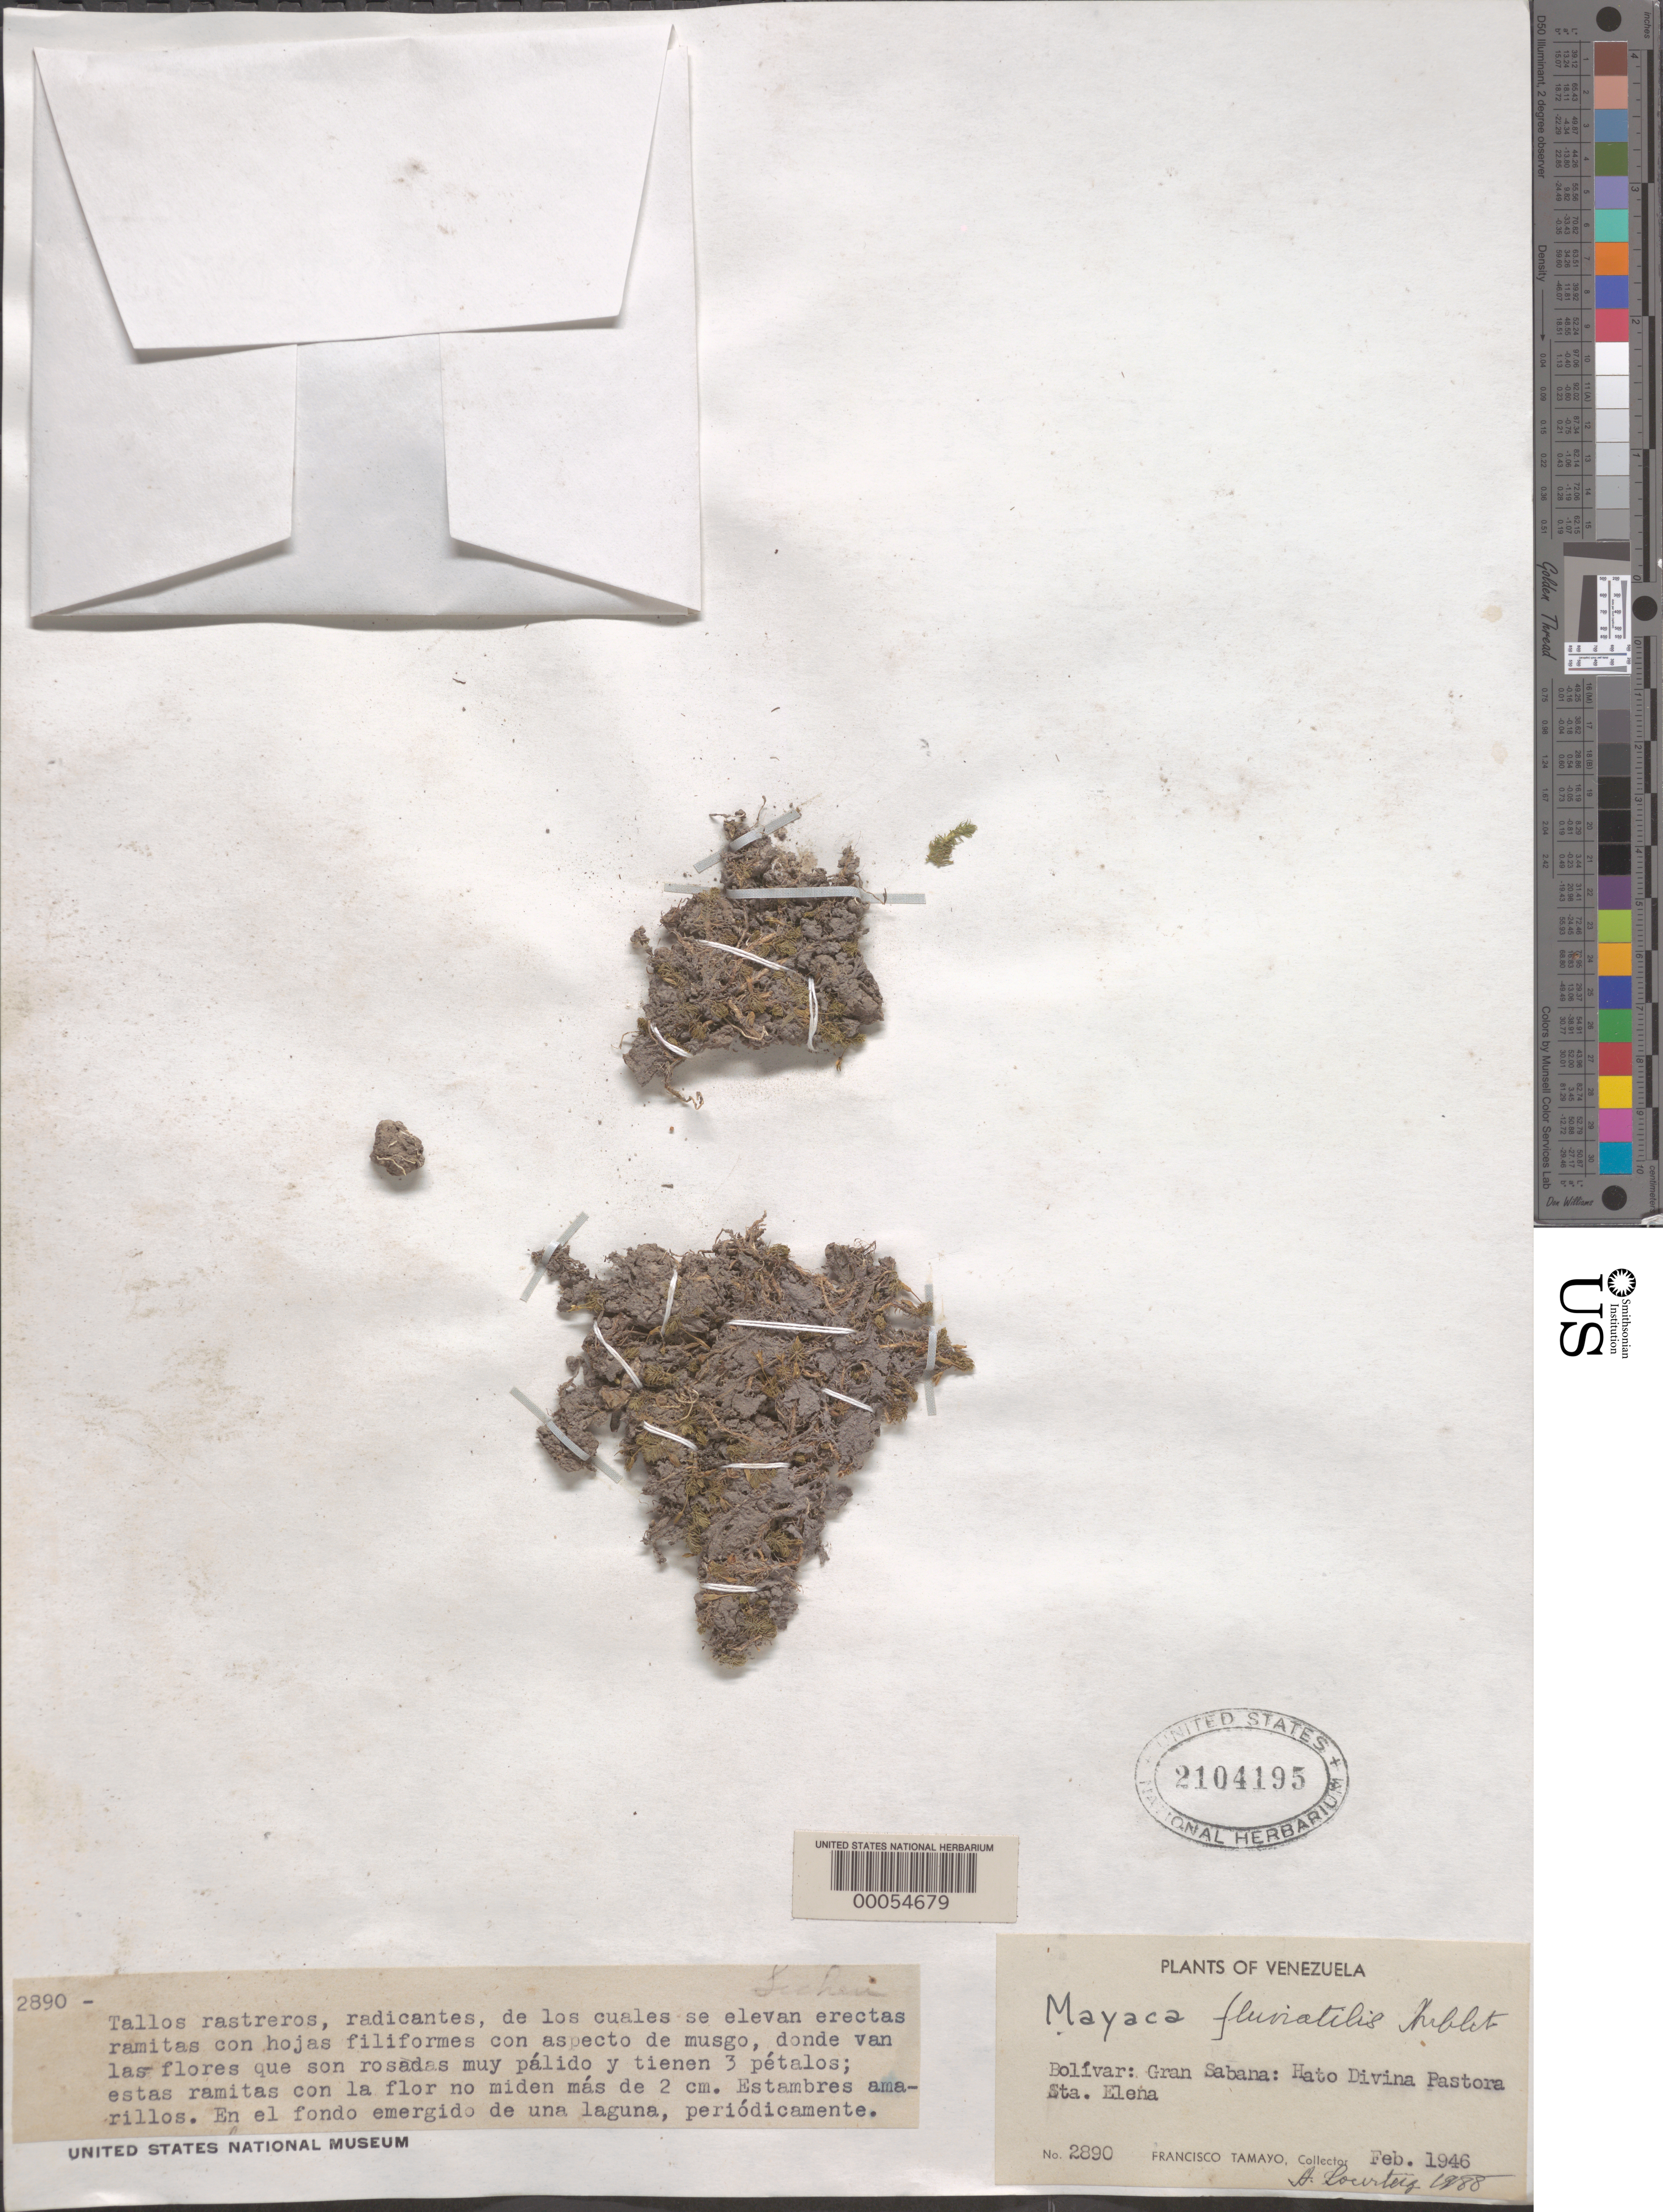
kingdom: Plantae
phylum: Tracheophyta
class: Liliopsida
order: Poales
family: Mayacaceae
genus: Mayaca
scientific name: Mayaca fluviatilis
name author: Aubl.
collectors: F. Tamayo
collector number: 2890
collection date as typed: Feb 1946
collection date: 1946-02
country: Venezuela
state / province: Mérida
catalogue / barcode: US 2104195